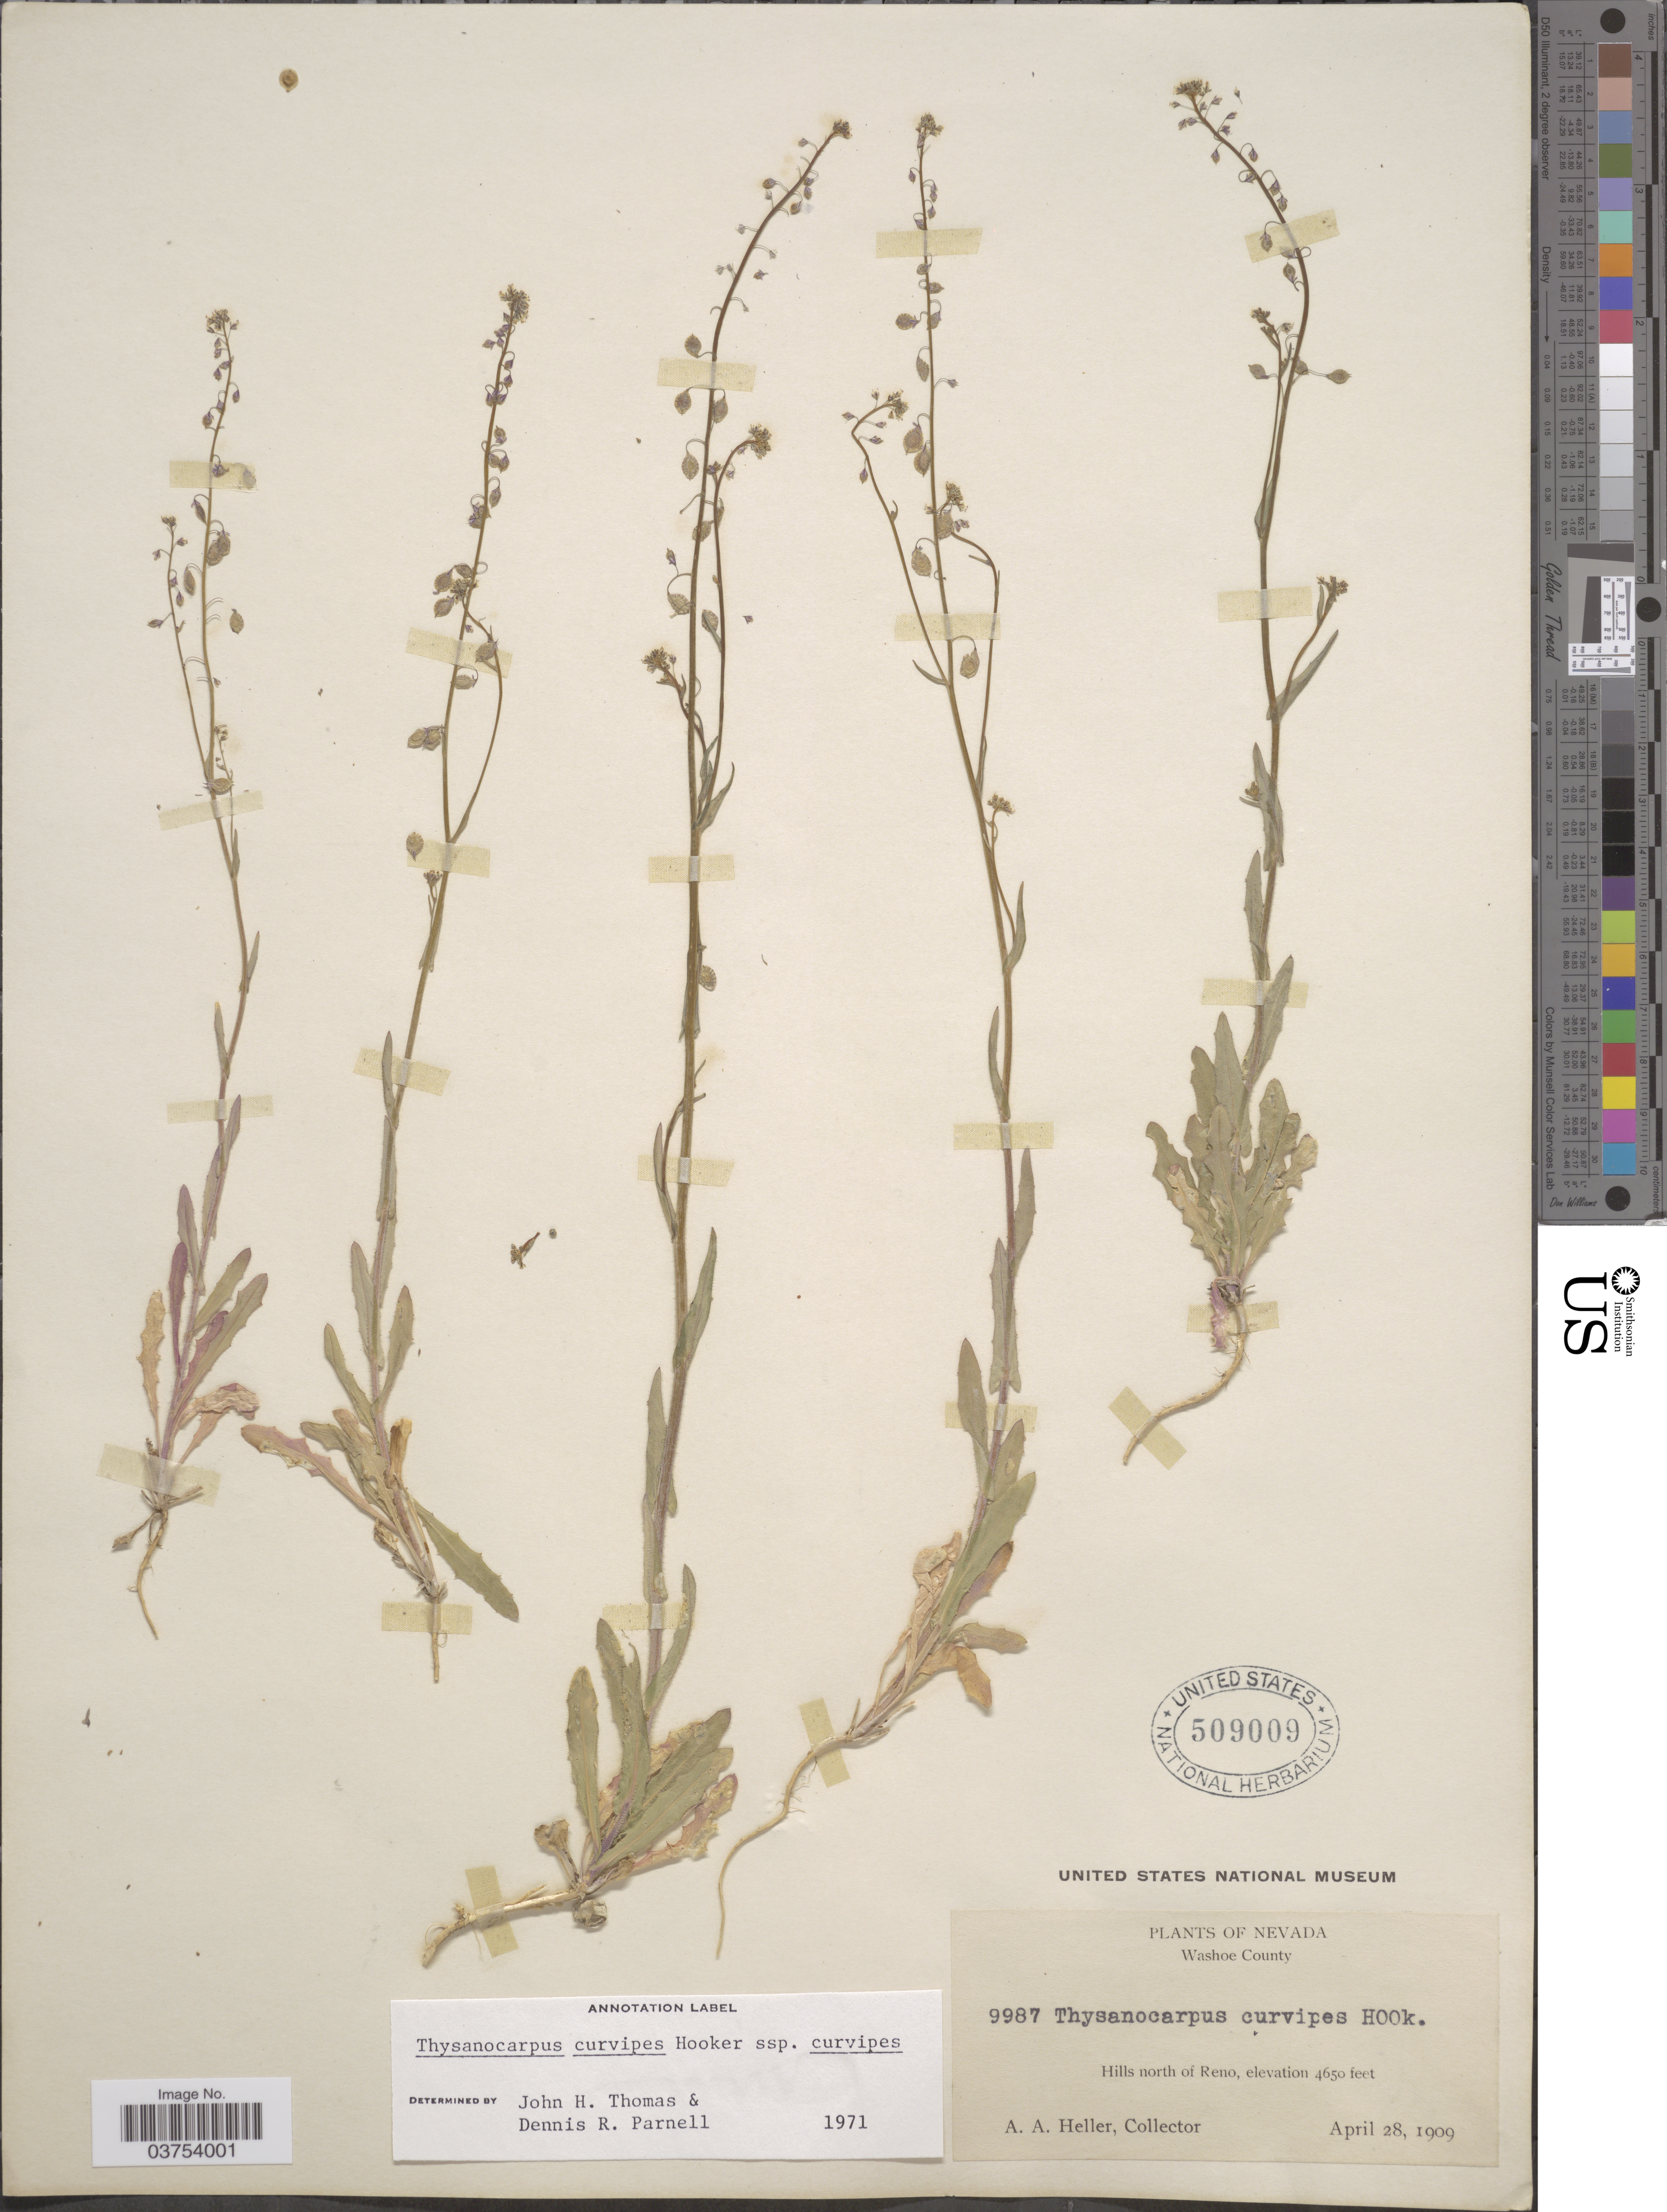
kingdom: Plantae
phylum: Tracheophyta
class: Magnoliopsida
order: Brassicales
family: Brassicaceae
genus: Thysanocarpus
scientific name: Thysanocarpus curvipes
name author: Hook.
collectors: A. A. Heller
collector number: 9987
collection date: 1909-04-28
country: United States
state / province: Nevada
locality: Washoe County. Hills north of Reno.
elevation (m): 1417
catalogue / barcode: US 509009